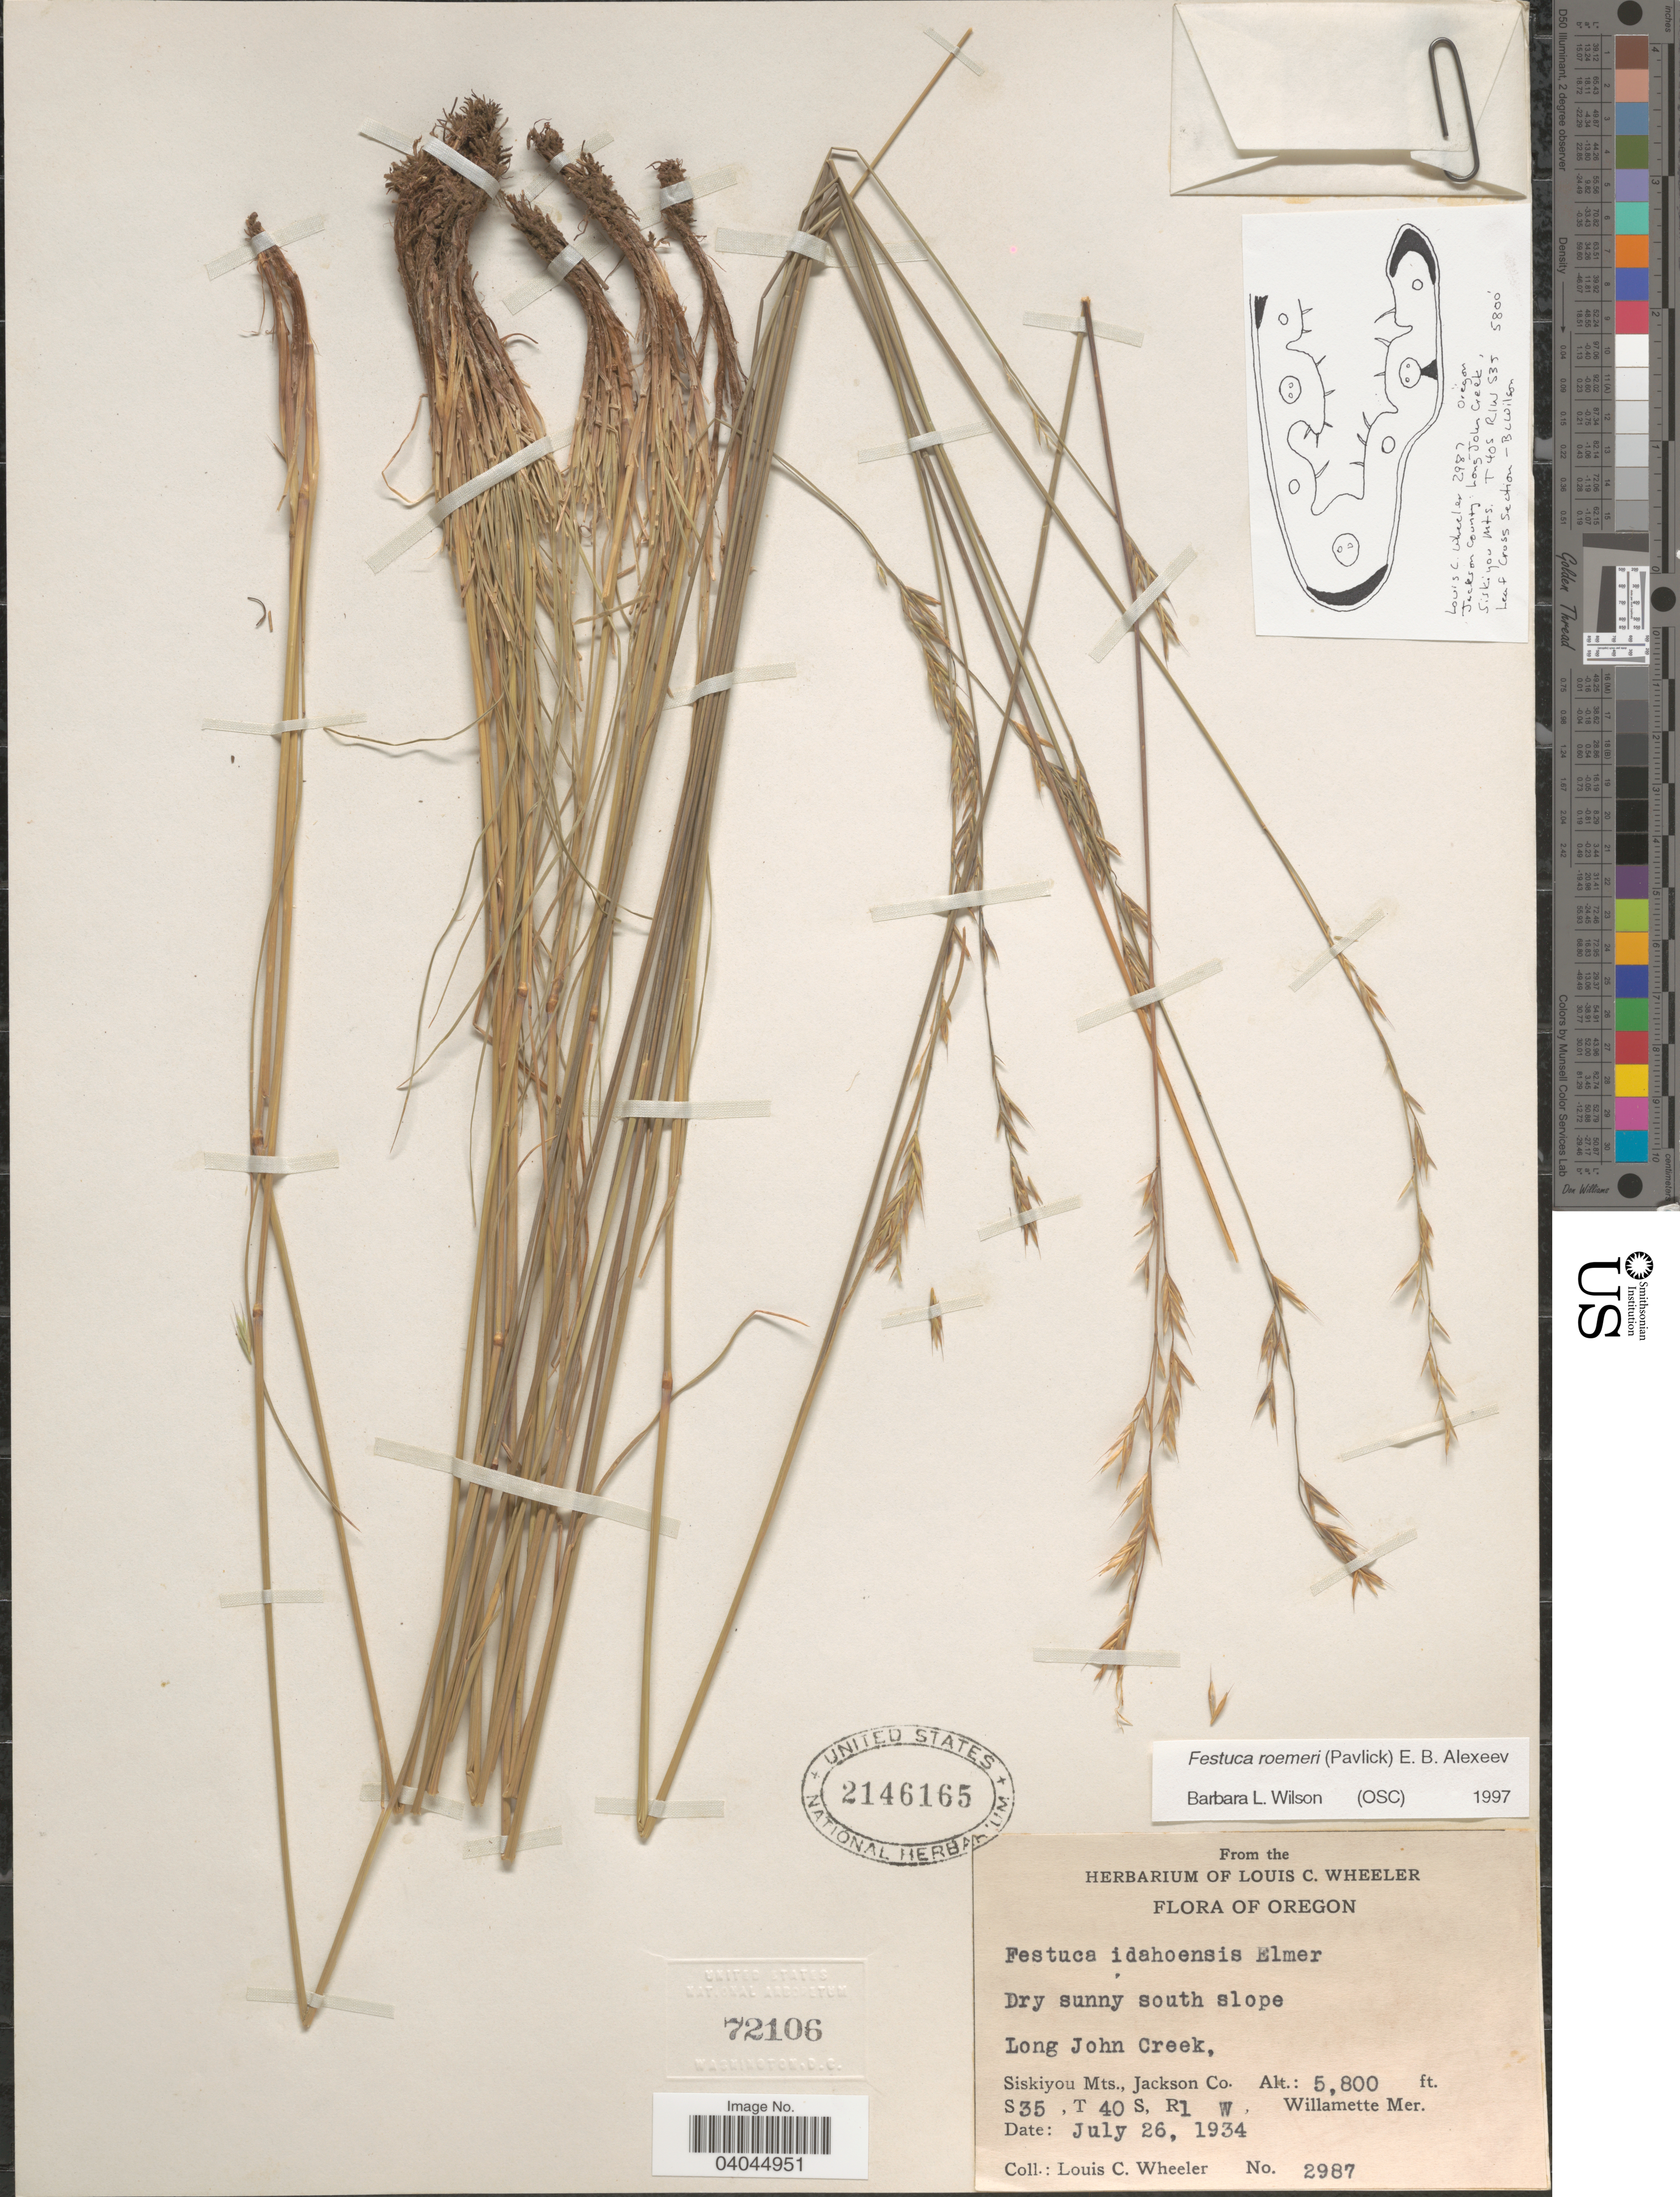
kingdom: Plantae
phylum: Tracheophyta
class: Liliopsida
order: Poales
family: Poaceae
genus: Festuca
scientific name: Festuca roemeri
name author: (Pavlick) E.B. Alexeev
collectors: L. C. Wheeler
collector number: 2987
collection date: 1934-07-26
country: United States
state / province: Oregon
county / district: Jackson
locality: Dry sunny south slope. Long John Creek, Siskiyou Mts., Jackson Co. S35, T40S, R1W, Willamette Mer.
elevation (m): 1768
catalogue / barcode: US 2146165